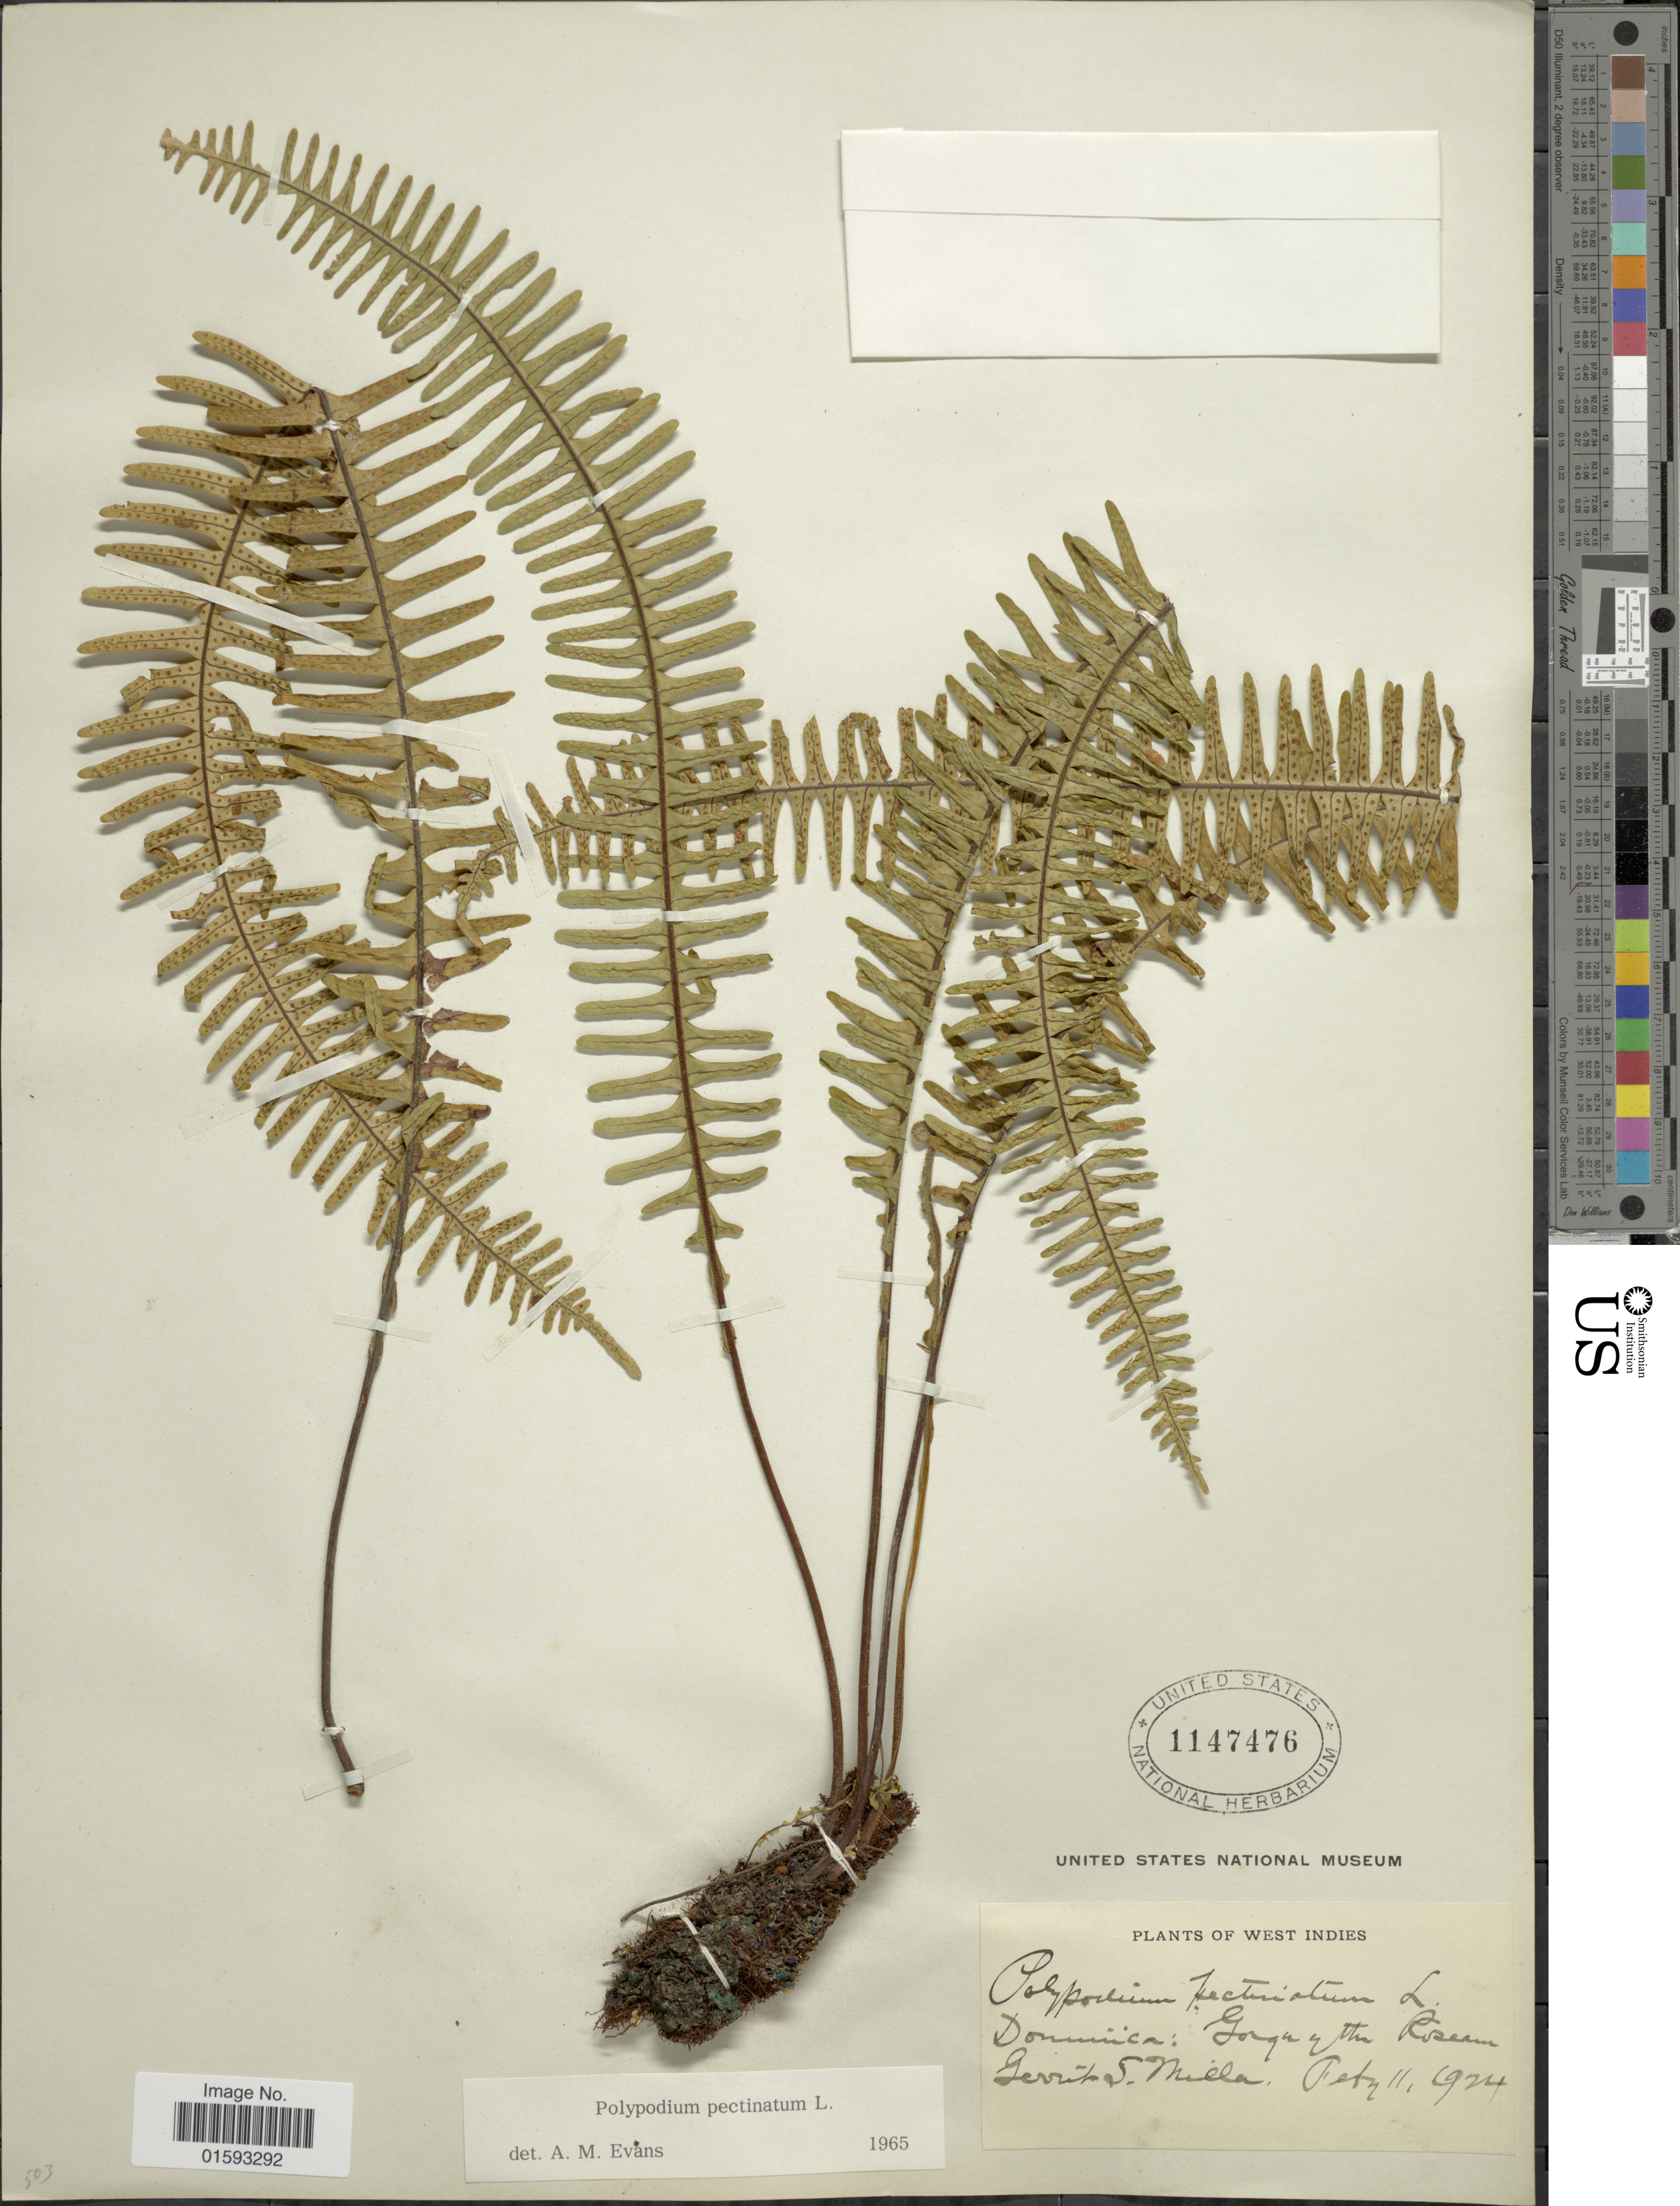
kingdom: Plantae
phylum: Tracheophyta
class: Polypodiopsida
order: Polypodiales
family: Polypodiaceae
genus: Pecluma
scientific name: Pecluma pectinata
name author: (L.) M.G. Price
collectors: G. S. Miller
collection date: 1924-02-11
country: Dominica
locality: Gorge of the Roseau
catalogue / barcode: US 1147476